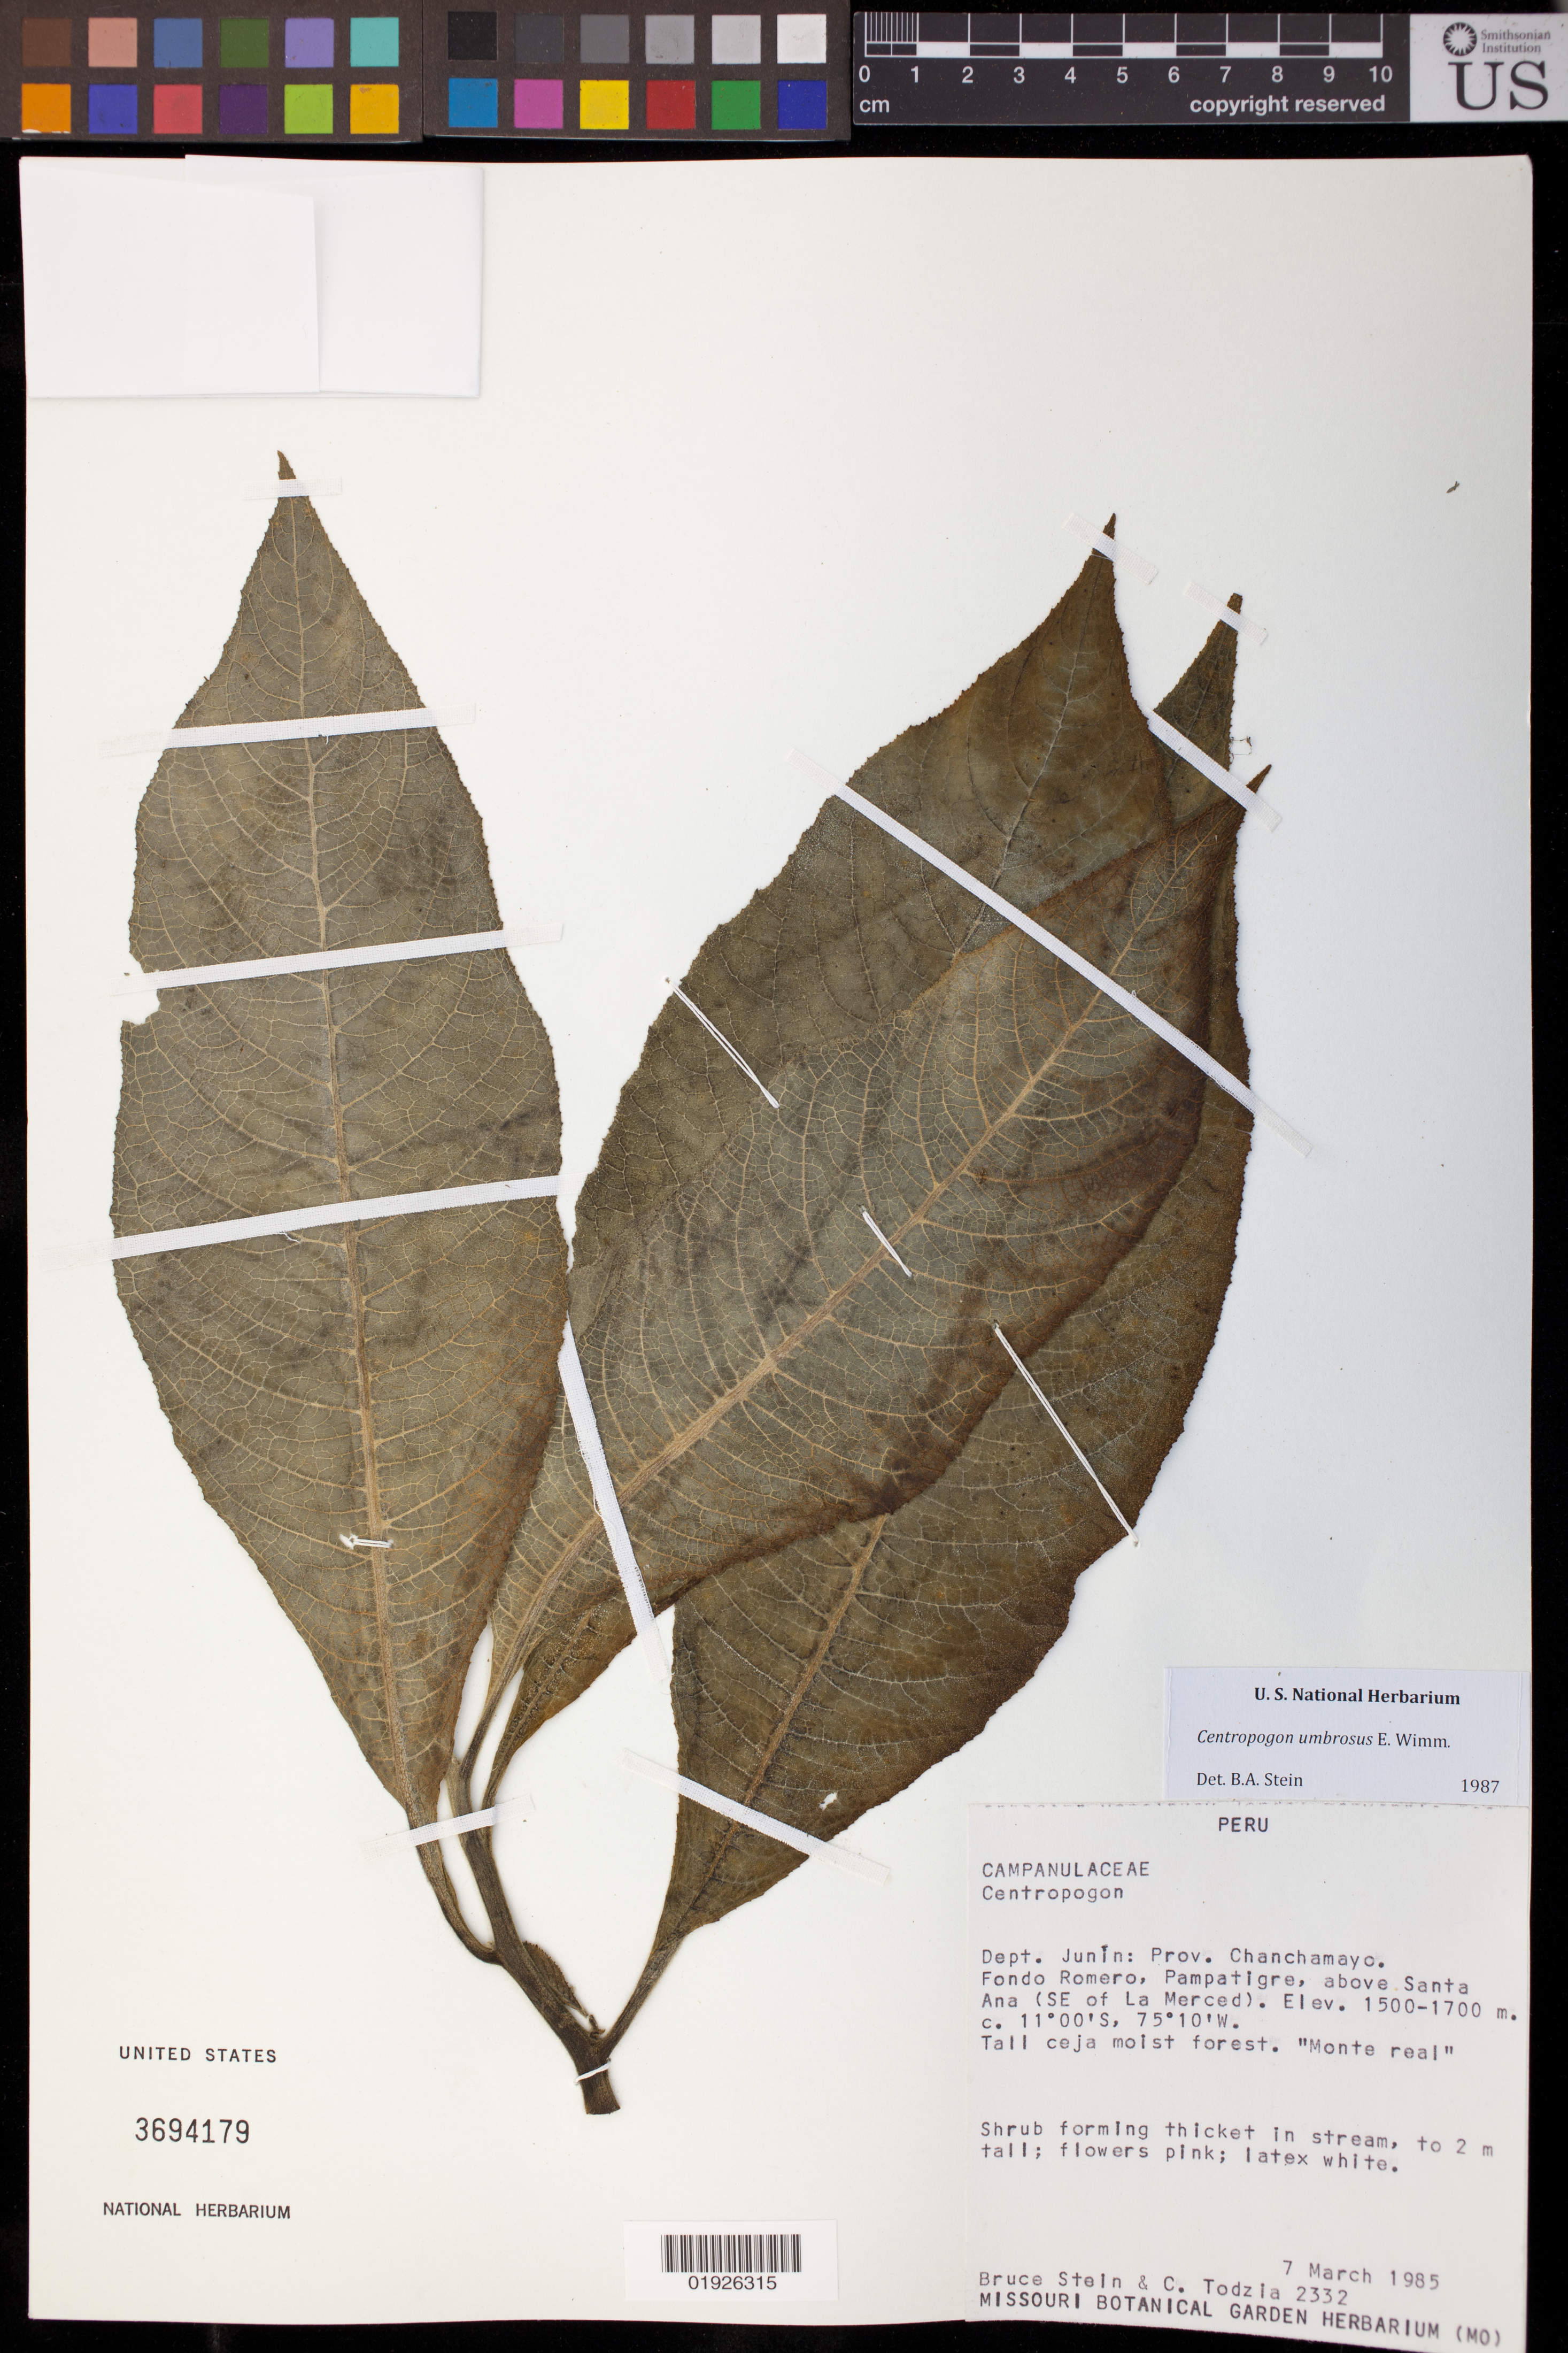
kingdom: Plantae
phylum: Tracheophyta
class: Magnoliopsida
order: Asterales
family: Campanulaceae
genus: Centropogon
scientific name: Centropogon umbrosus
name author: E. Wimm.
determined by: Stein, B. A., Senior Director, Climate Adaptation and Resilience, National Wildlife Federation (UNITED STATES)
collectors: B. A. Stein & C. A. Todzia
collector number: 2332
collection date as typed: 07 Mar 1985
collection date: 1985-03-07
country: Peru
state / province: Junín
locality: Prov. Chanchamayo; Fondo Romero, Pampatigre, above Santa Ana (SE of La Merced)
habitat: Shrub forming thicket in stream.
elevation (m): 1500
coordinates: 11 00 S, 75 10 W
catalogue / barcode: US 3694179